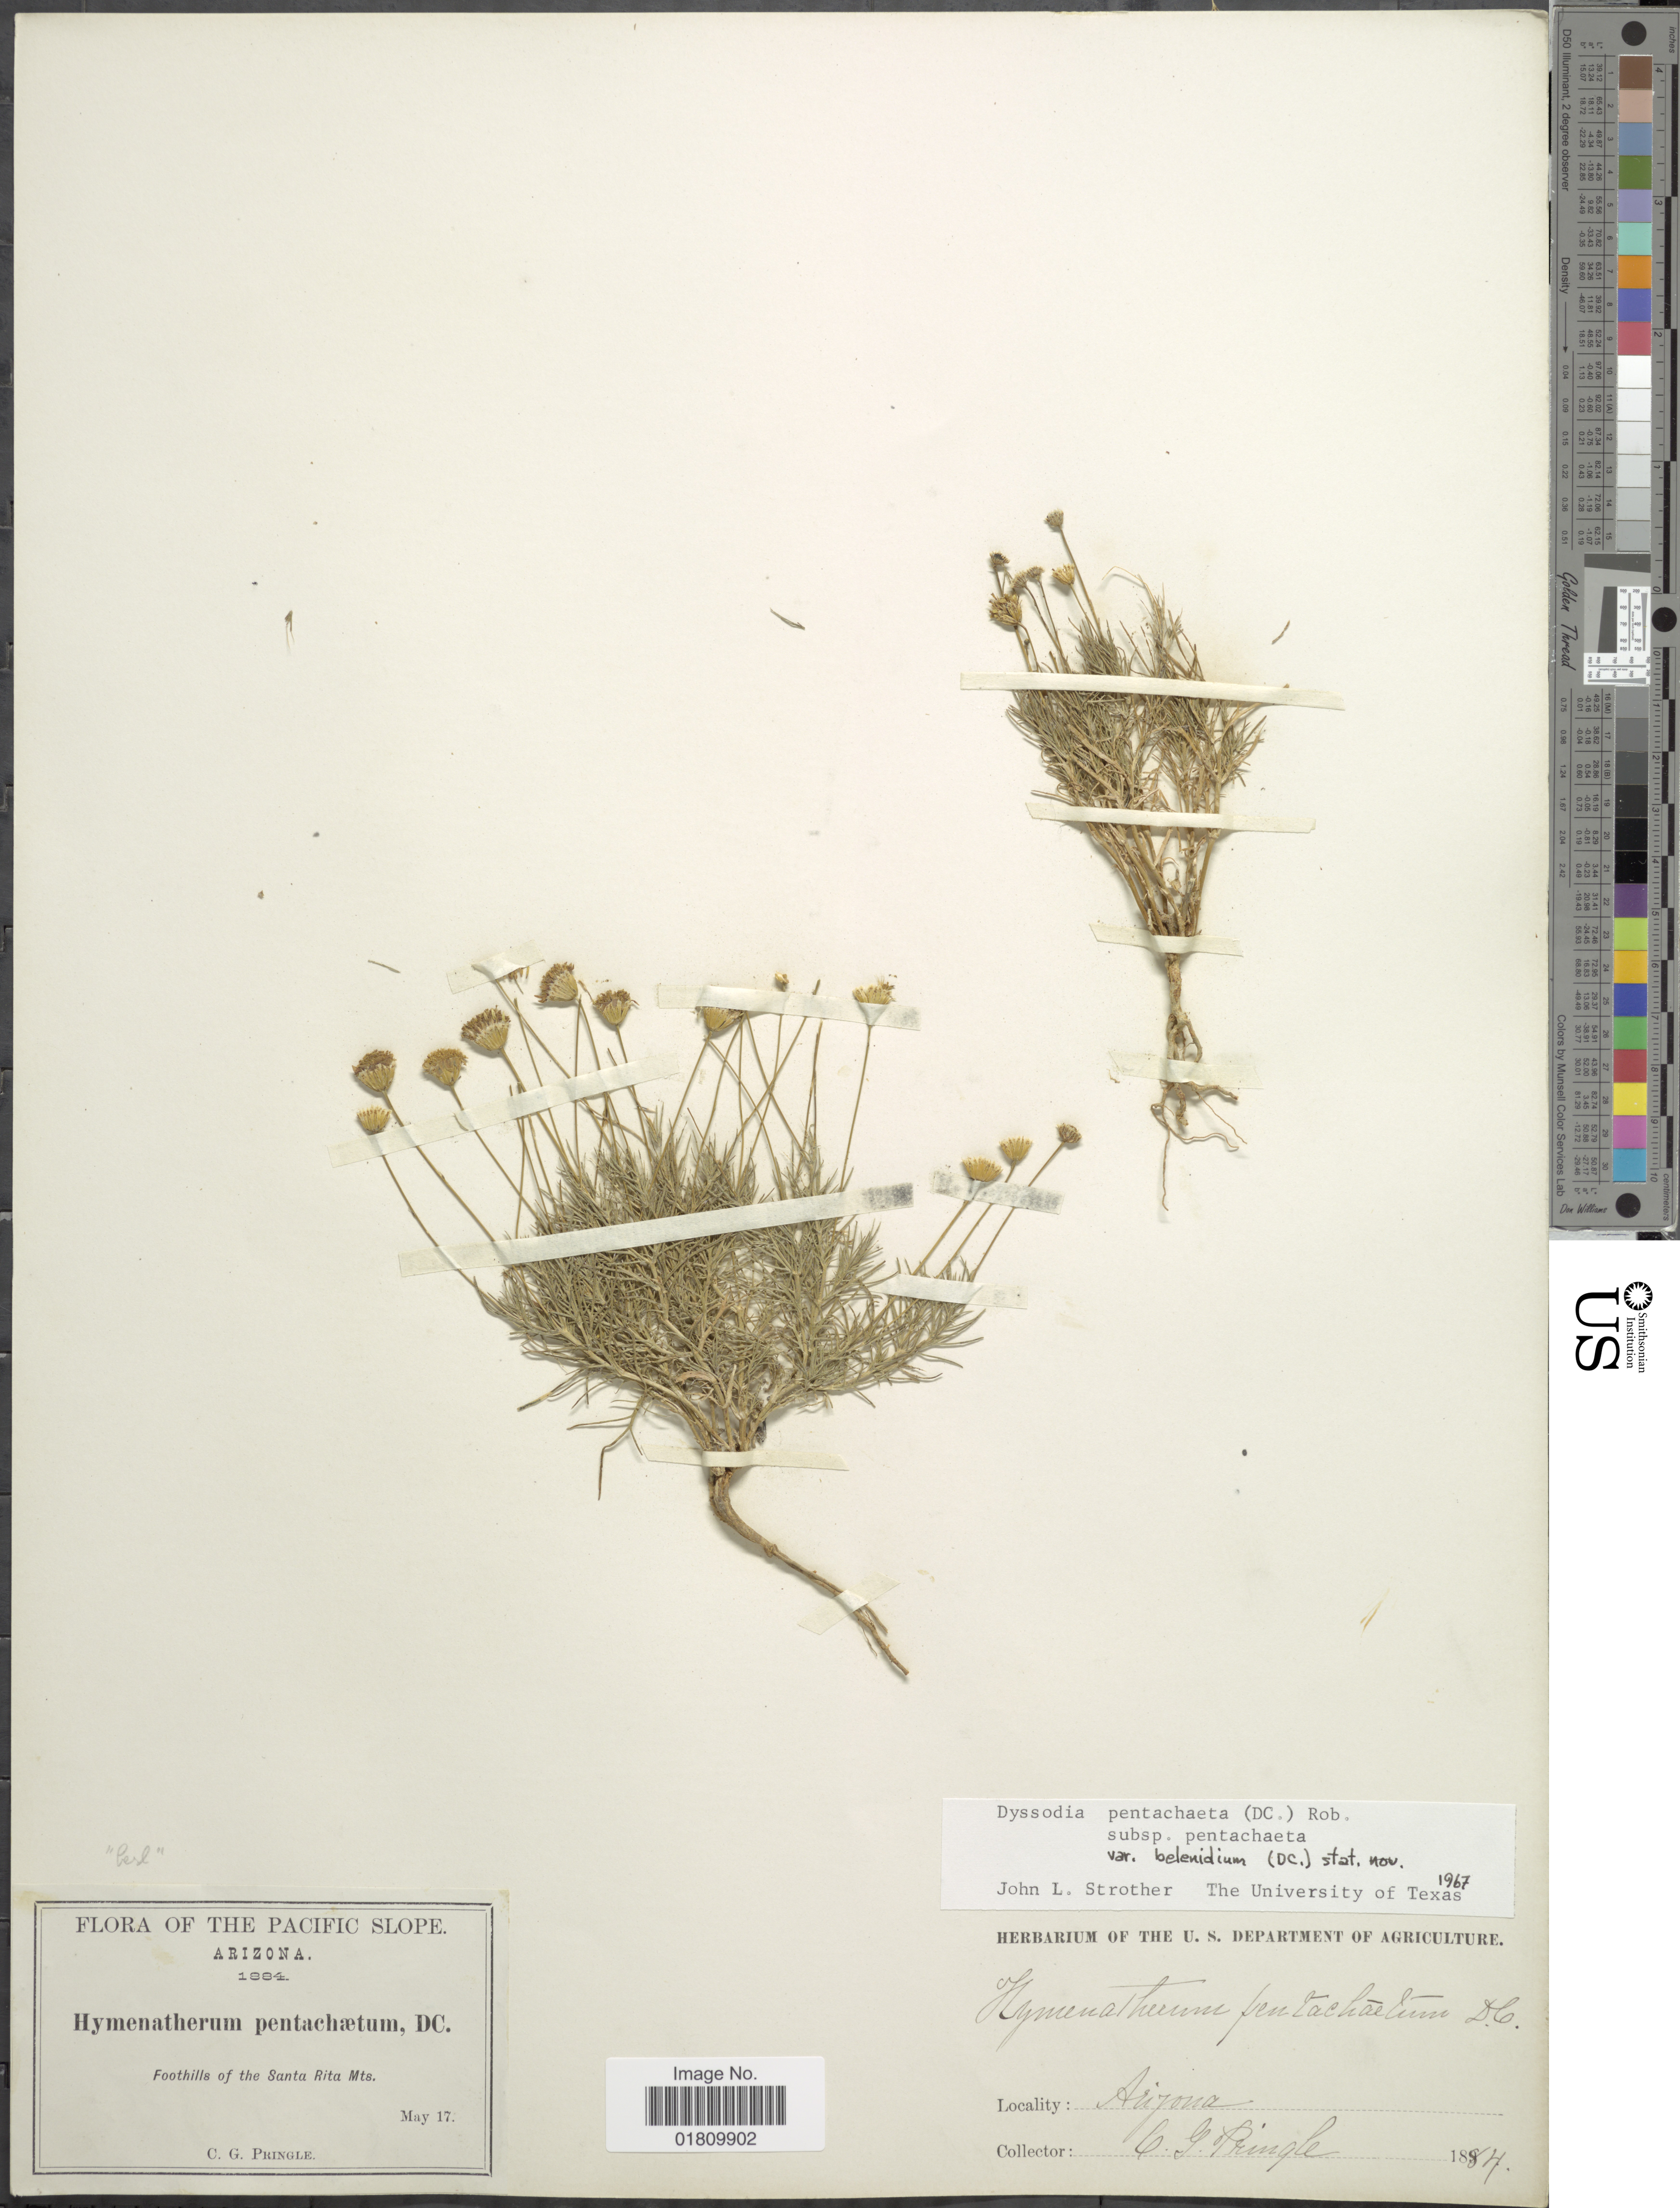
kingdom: Plantae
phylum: Tracheophyta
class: Magnoliopsida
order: Asterales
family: Asteraceae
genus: Thymophylla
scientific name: Thymophylla pentachaeta var. belenidium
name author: (DC.) Strother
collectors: C. G. Pringle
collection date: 1884-05-17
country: United States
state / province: Arizona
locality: Pacific Slope, foothills of the Santa Rita Mts.